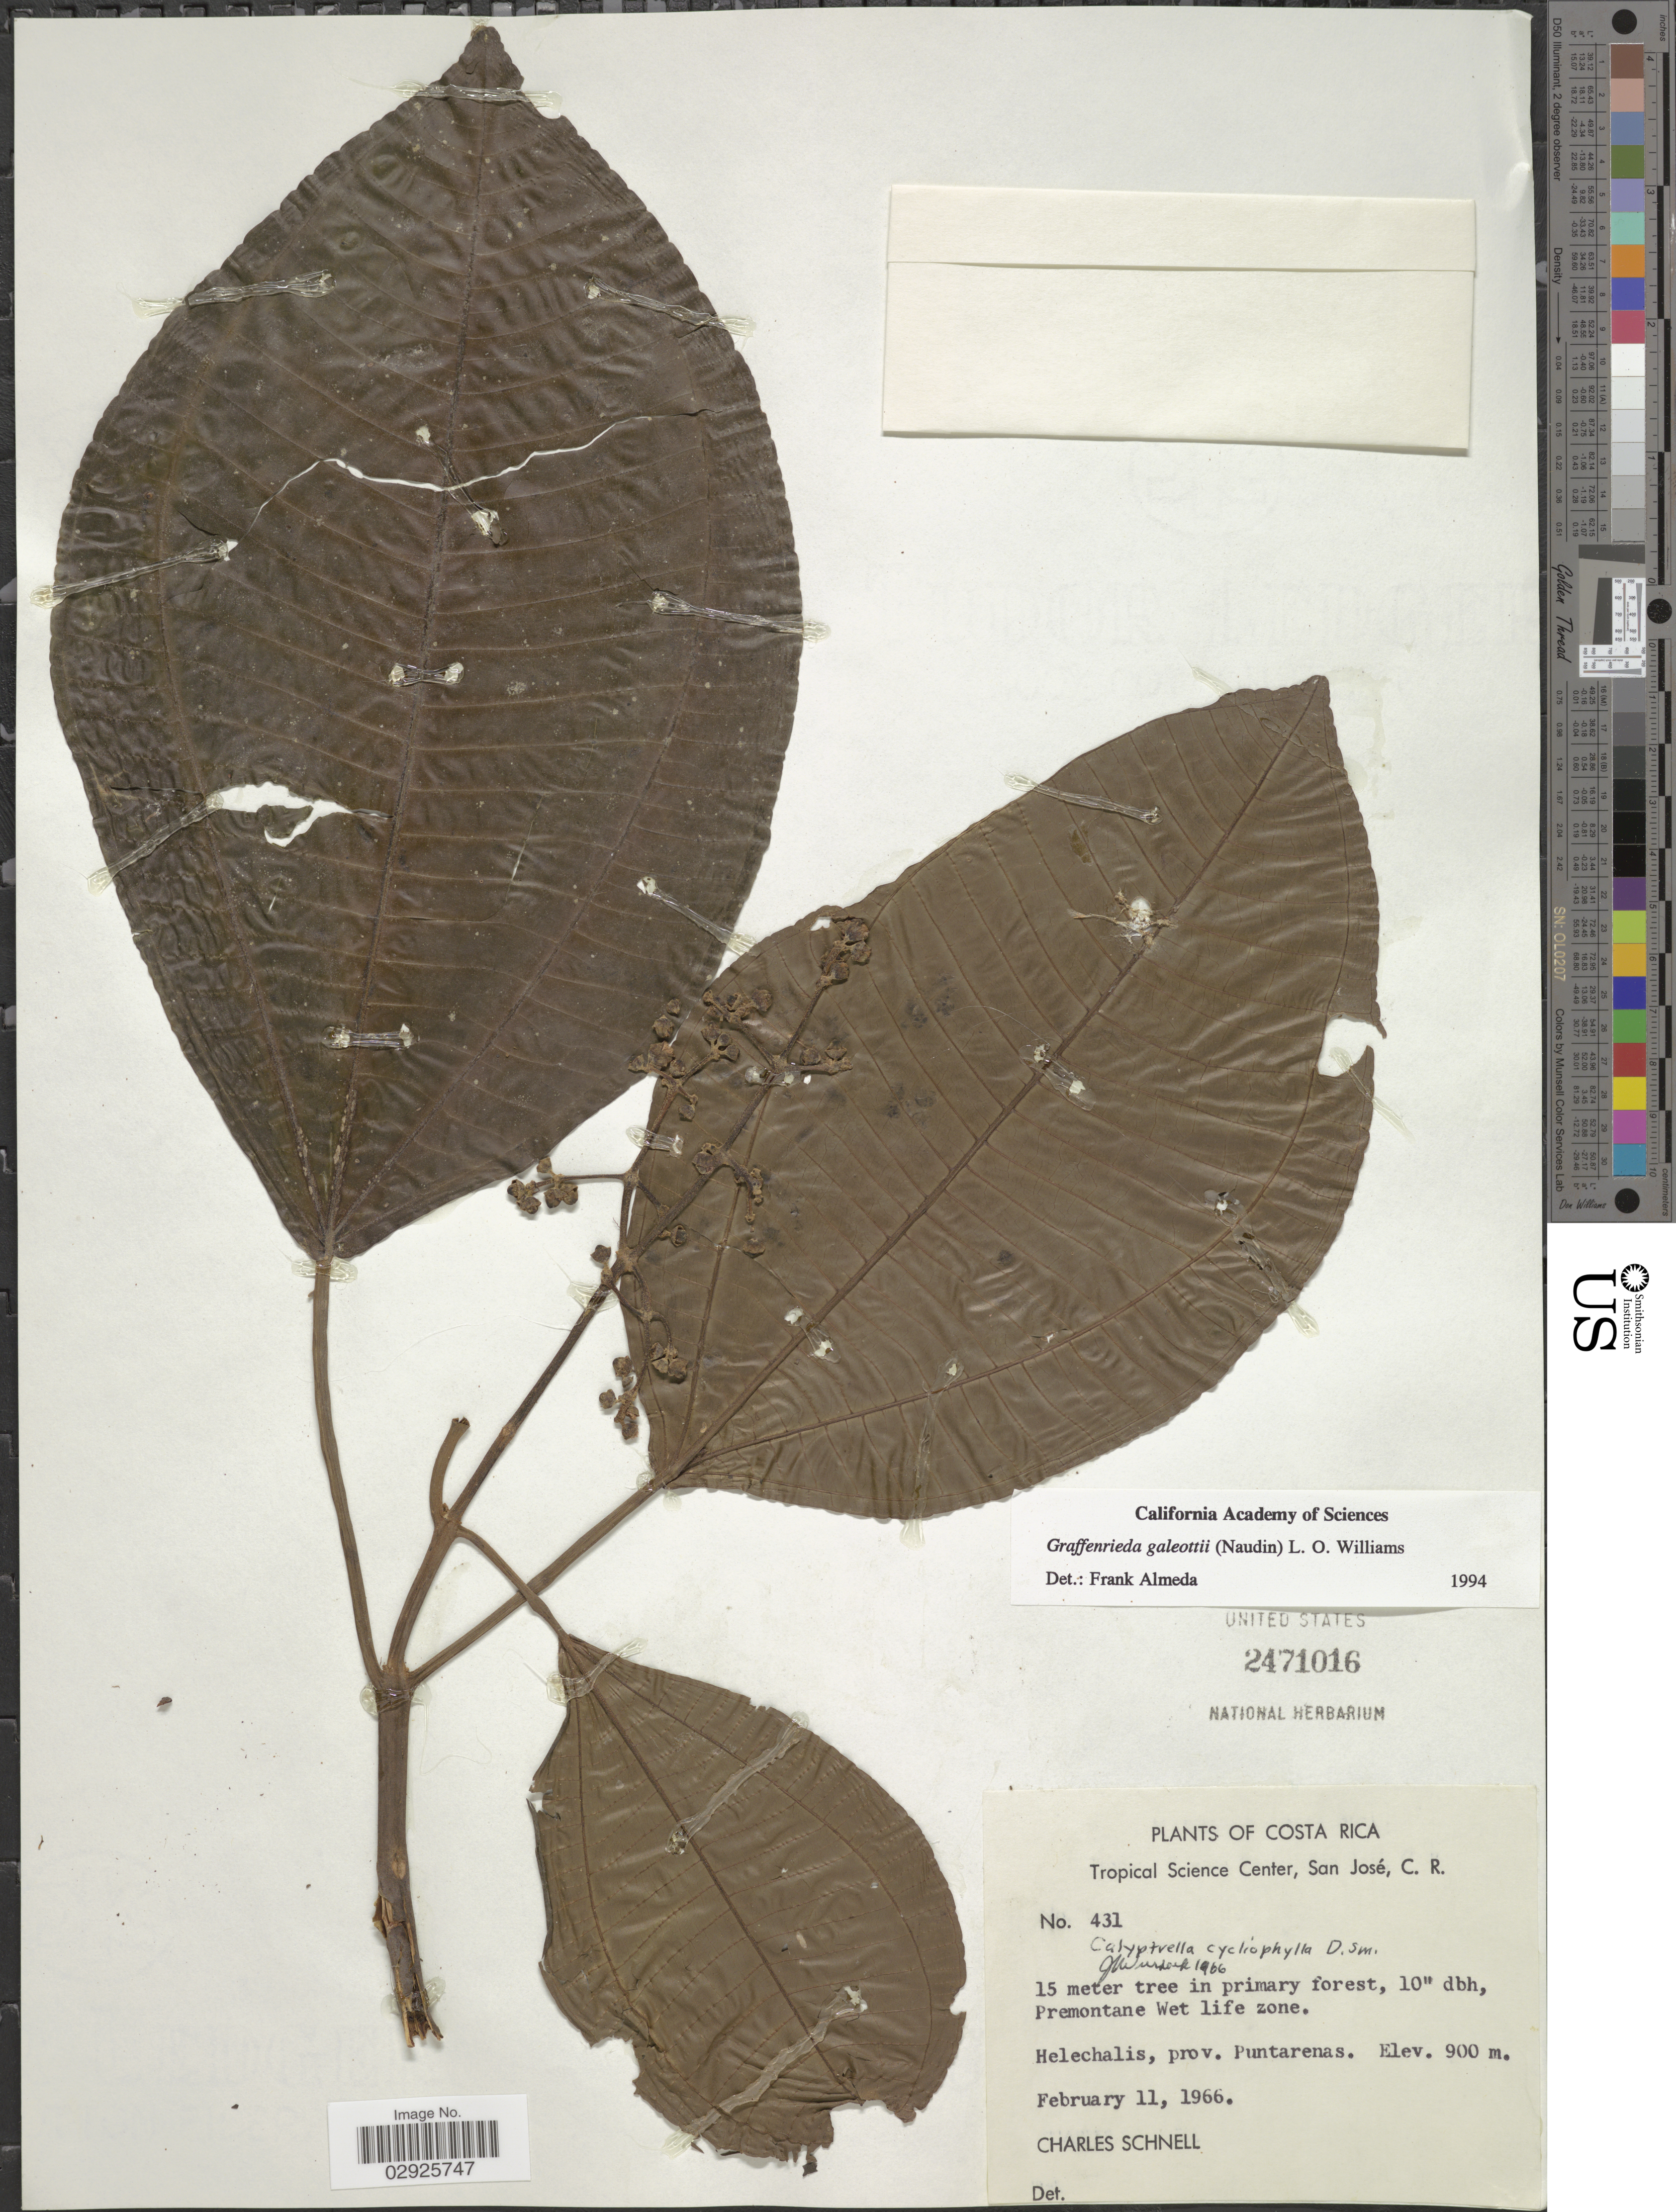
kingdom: Plantae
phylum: Tracheophyta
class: Magnoliopsida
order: Myrtales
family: Melastomataceae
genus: Graffenrieda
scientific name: Graffenrieda galeottii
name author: (Naudin) L.O. Williams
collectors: C. Schnell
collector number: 431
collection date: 1966-02-11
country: Costa Rica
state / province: Puntarenas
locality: Helechalis.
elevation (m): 900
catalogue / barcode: US 2471016